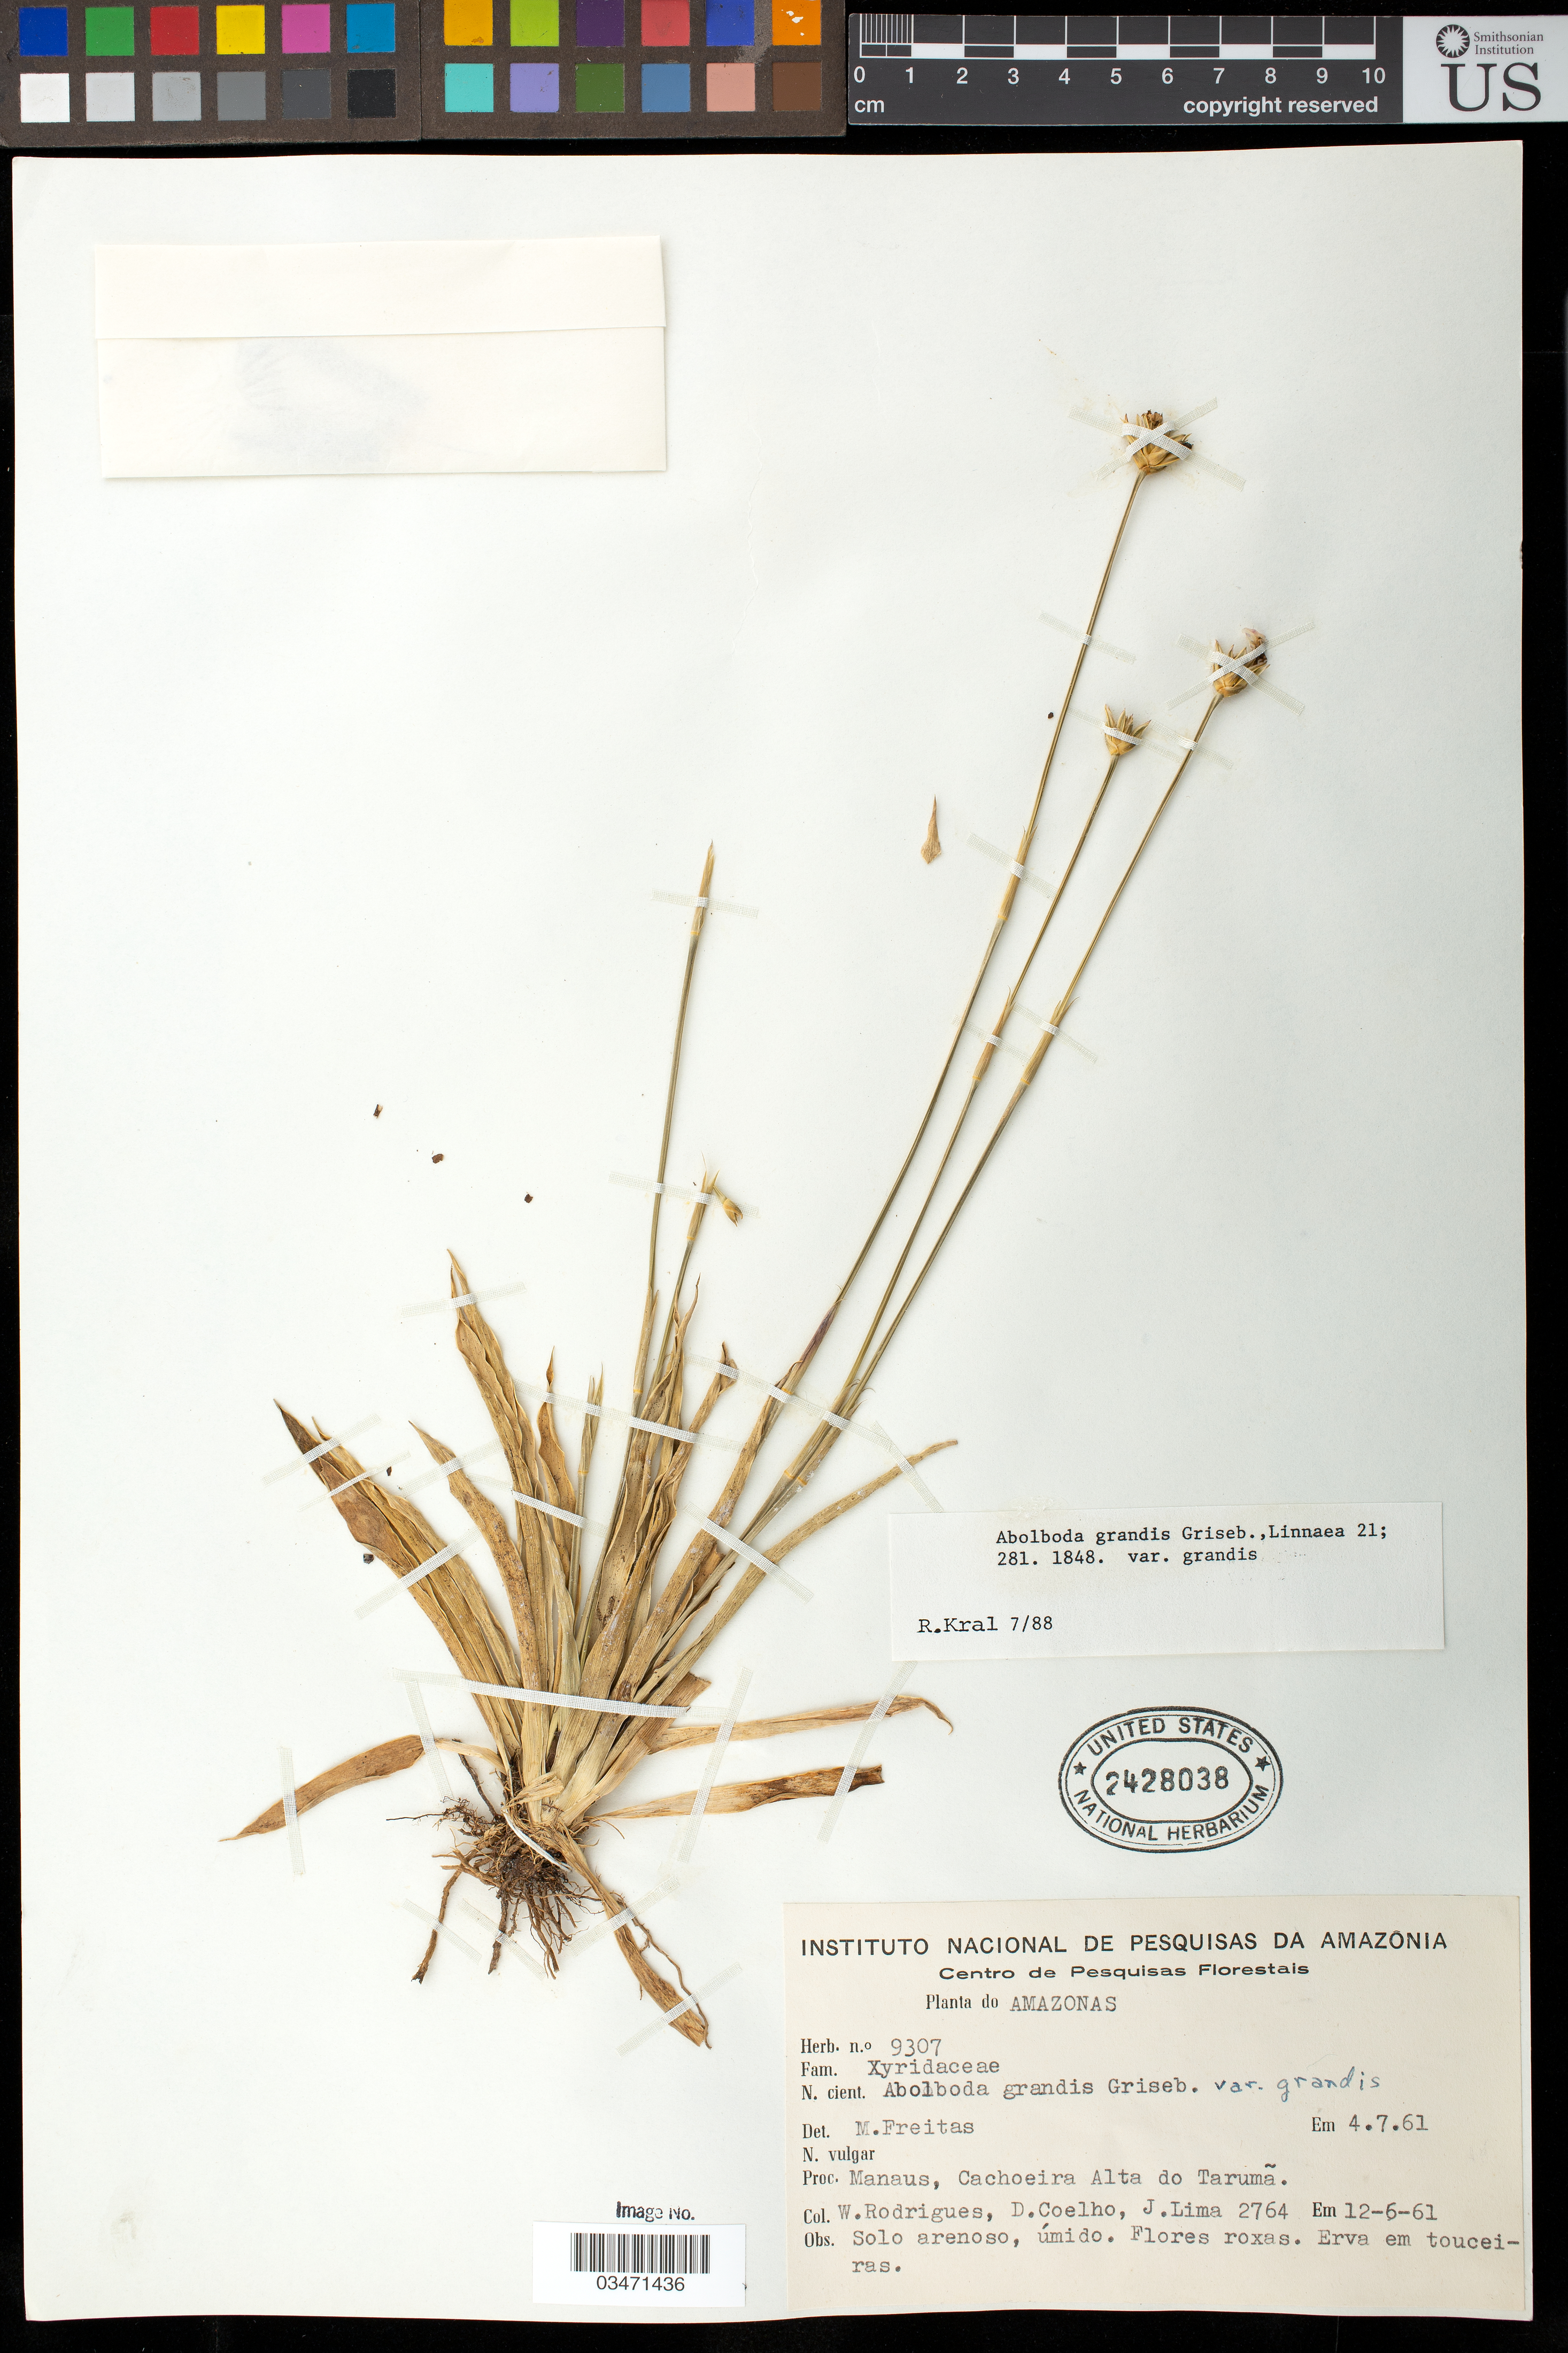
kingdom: Plantae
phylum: Tracheophyta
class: Liliopsida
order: Poales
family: Xyridaceae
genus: Abolboda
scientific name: Abolboda grandis var. grandis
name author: Griseb.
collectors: W. A. Rodrigues & J. Chagas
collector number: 9307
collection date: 1961-06-12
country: Brazil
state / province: Amazonas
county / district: Manaus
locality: Cachoeira Alta do Tarumã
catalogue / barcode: US 2428038